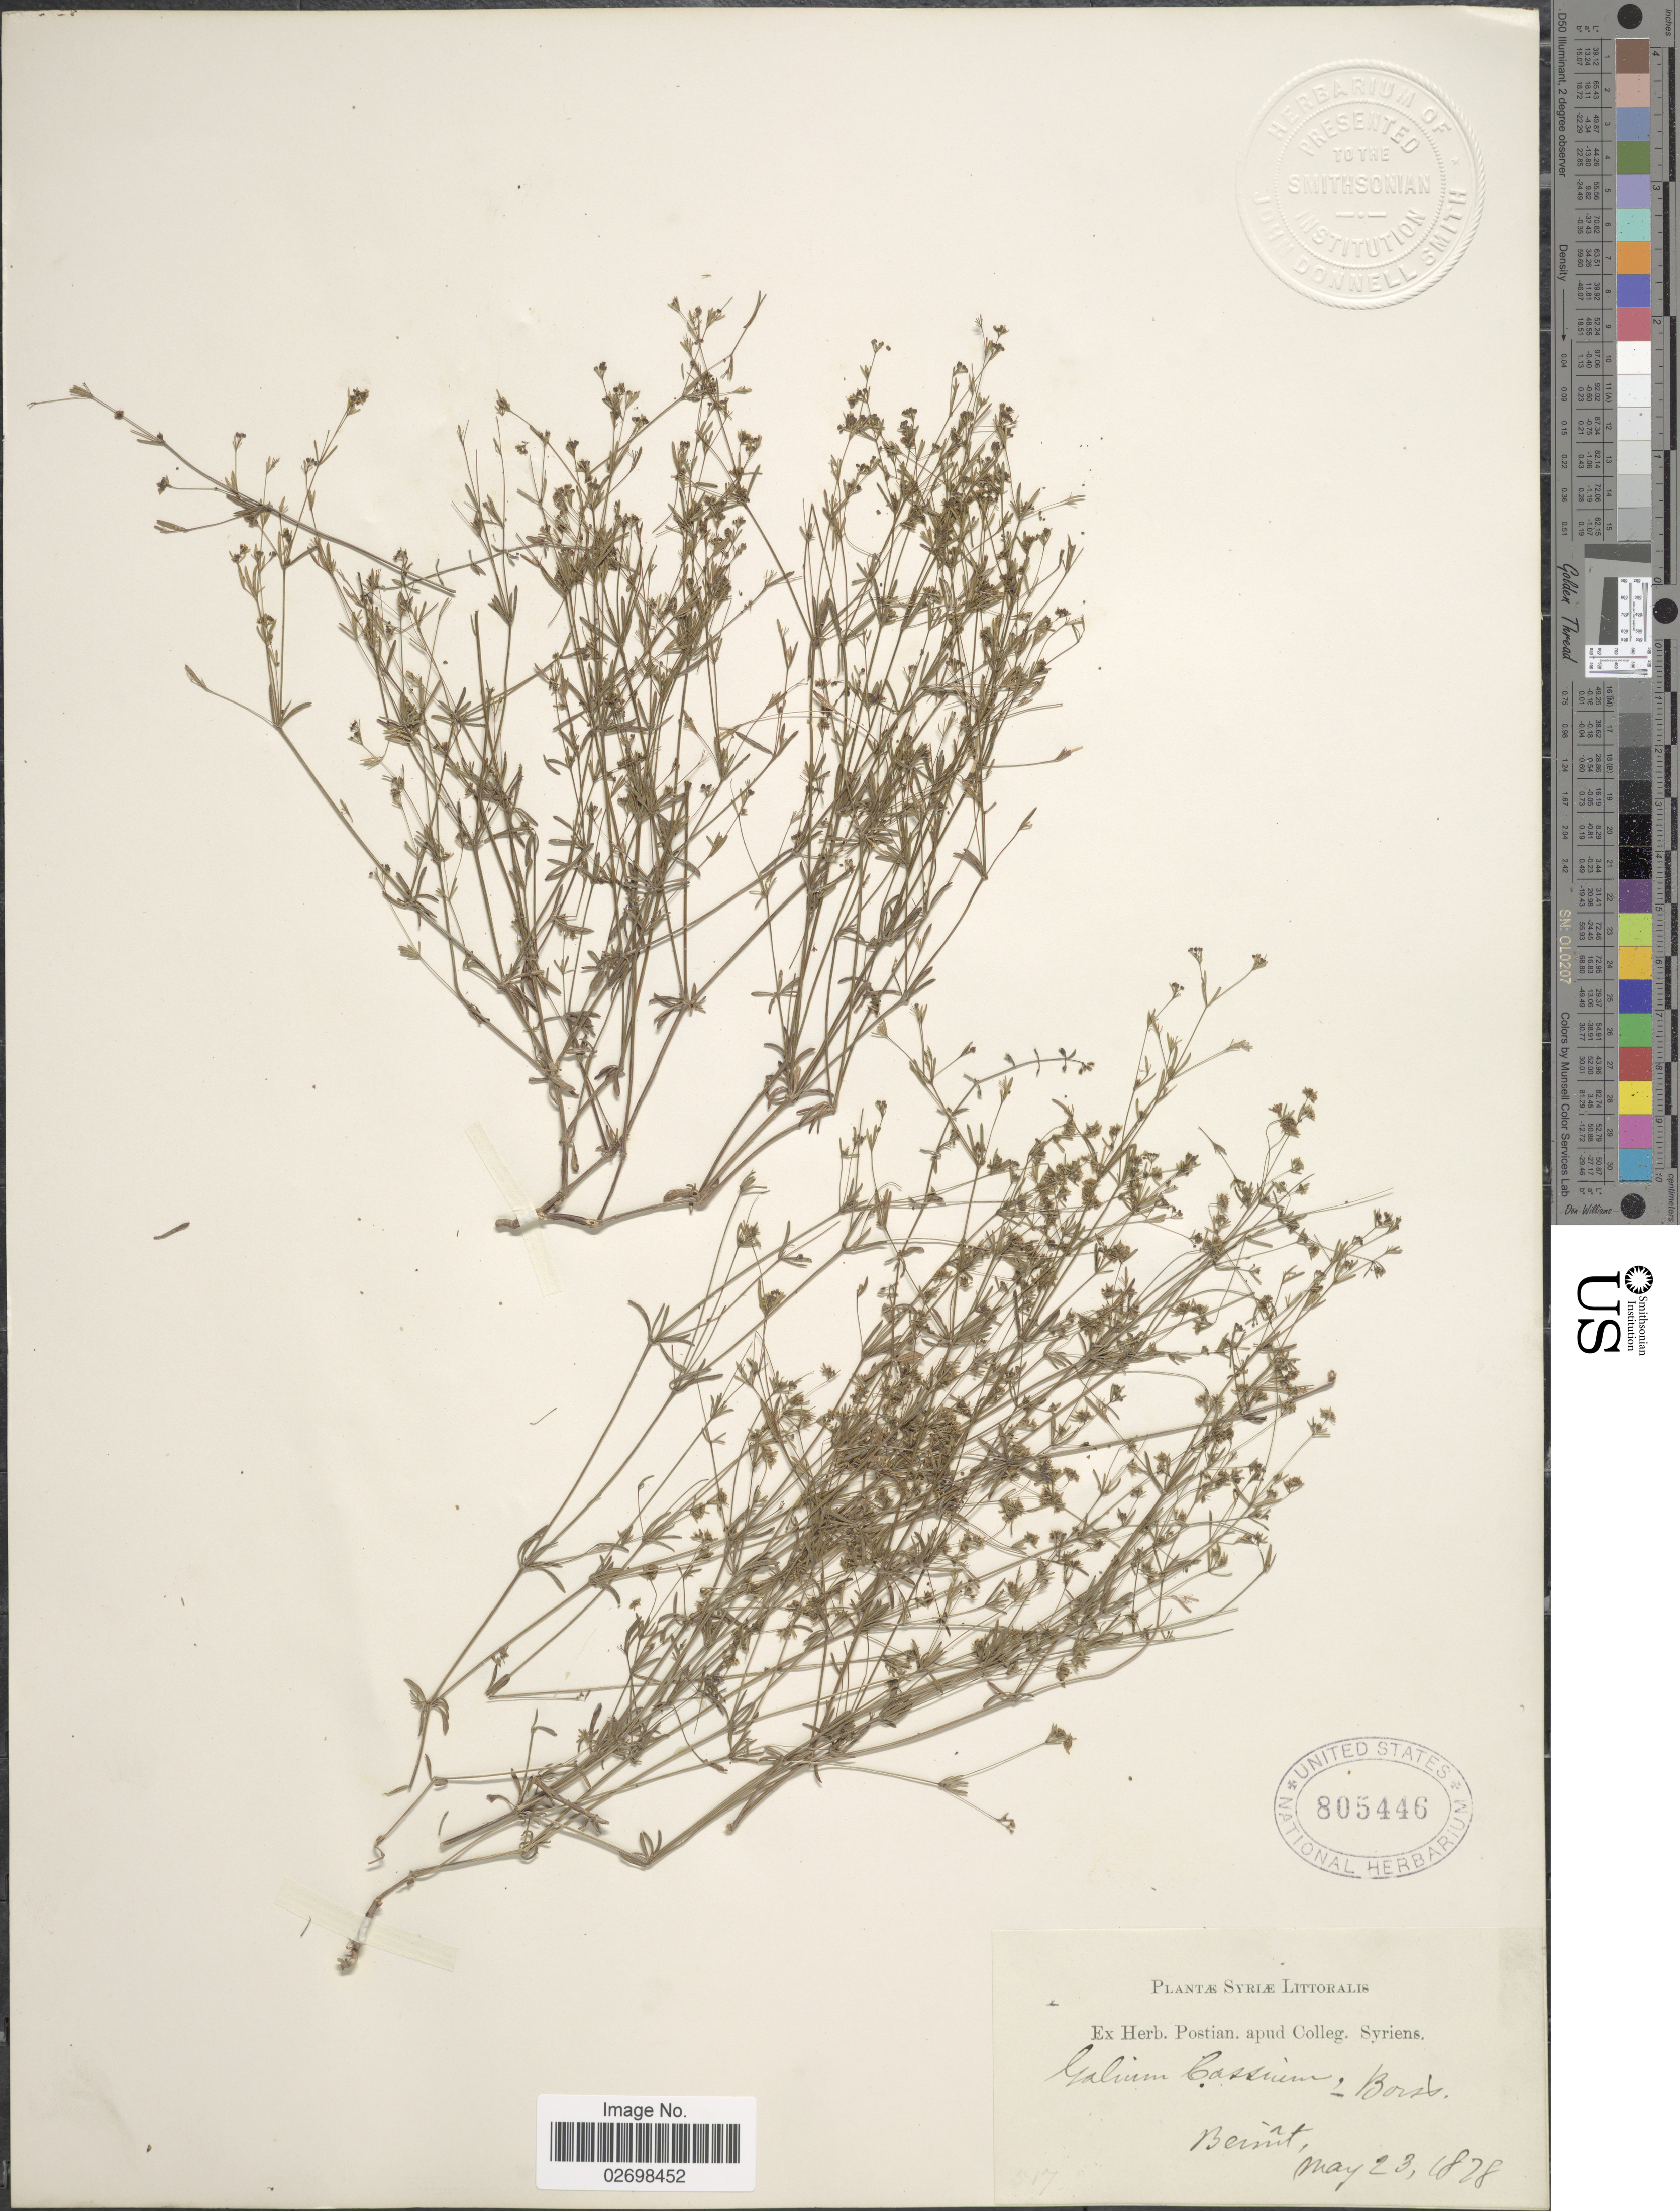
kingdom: Plantae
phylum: Tracheophyta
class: Magnoliopsida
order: Gentianales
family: Rubiaceae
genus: Galium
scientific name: Galium cassium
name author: Boiss.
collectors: ex herb. Postian. apud Colleg. Syriens. Protest. USE "Fannie P. A. Shepard" (10308853) AS PRIMARY COLLECTOR INSTEAD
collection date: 1828-05-23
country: Lebanon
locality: Beirut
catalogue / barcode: US 805446